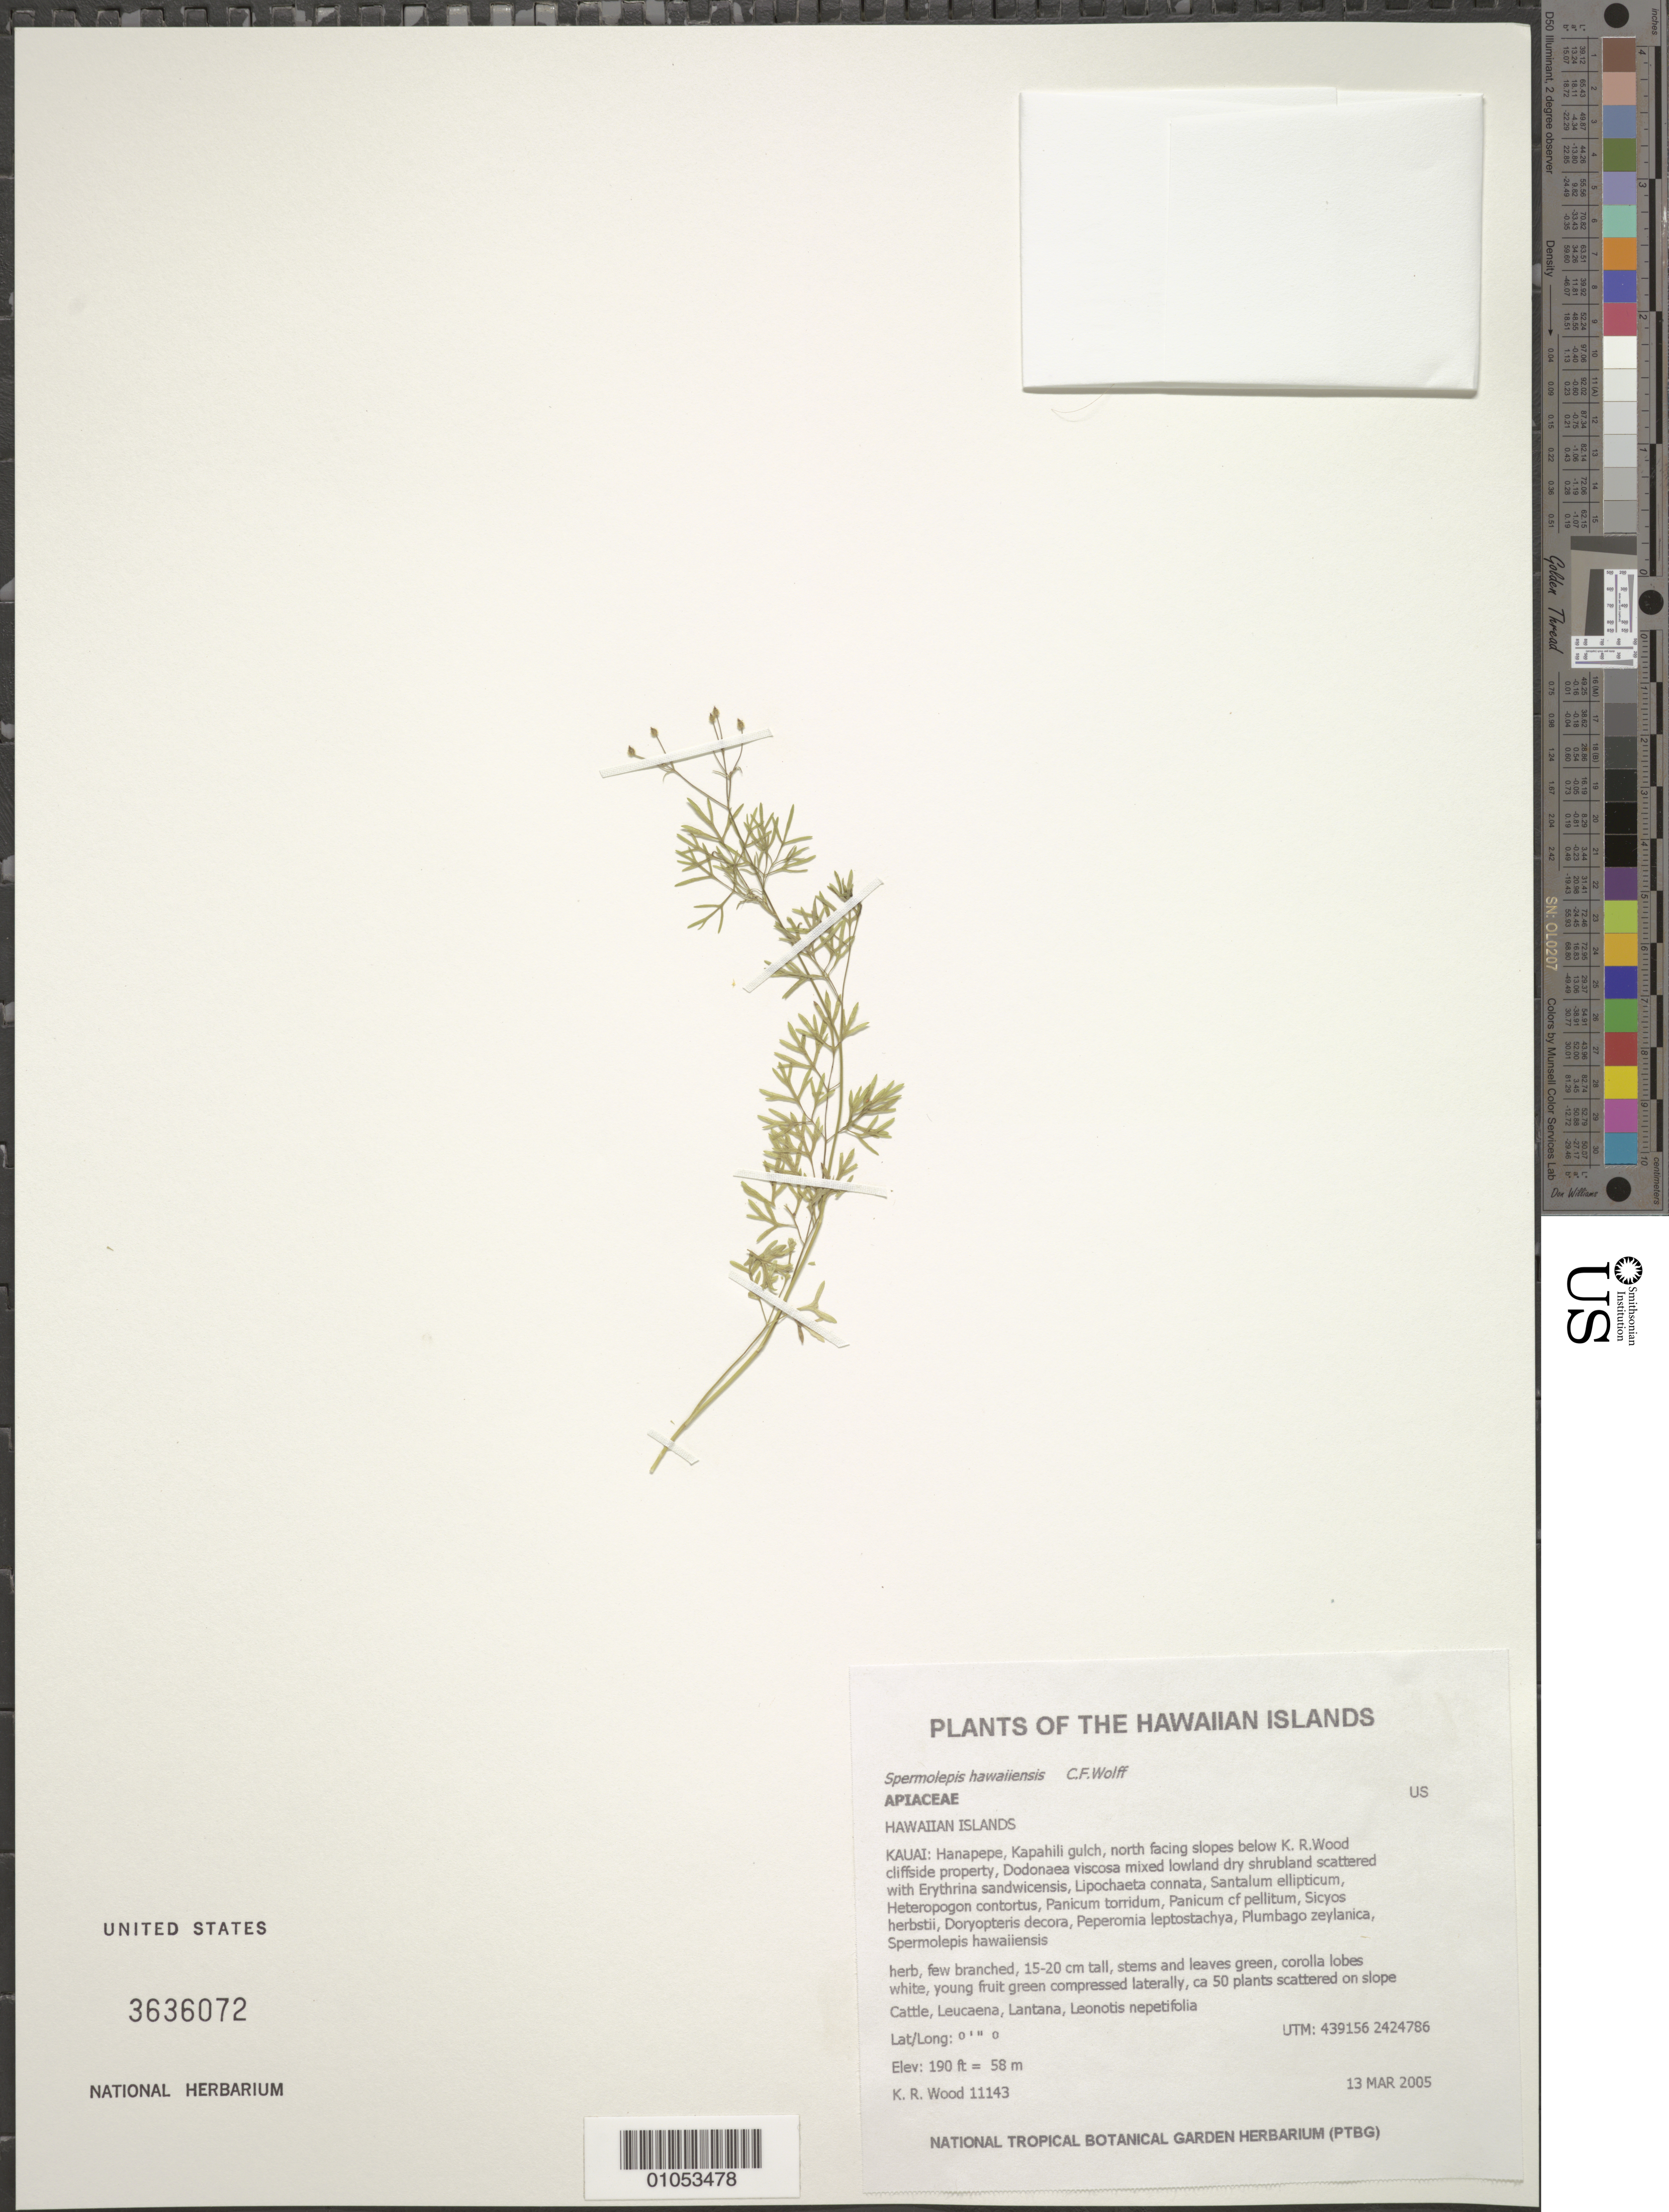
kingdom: Plantae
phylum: Tracheophyta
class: Magnoliopsida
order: Apiales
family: Apiaceae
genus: Spermolepis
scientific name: Spermolepis hawaiiensis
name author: H. Wolff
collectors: K. R. Wood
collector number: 11143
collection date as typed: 13 Mar 2005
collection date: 2005-03-13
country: United States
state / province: Hawaii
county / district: Kauai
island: Kaua'i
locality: Hanapepe, Kapahili gulch, north facing slopes below K.R. Wood cliffside property.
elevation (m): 58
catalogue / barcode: US 3636072